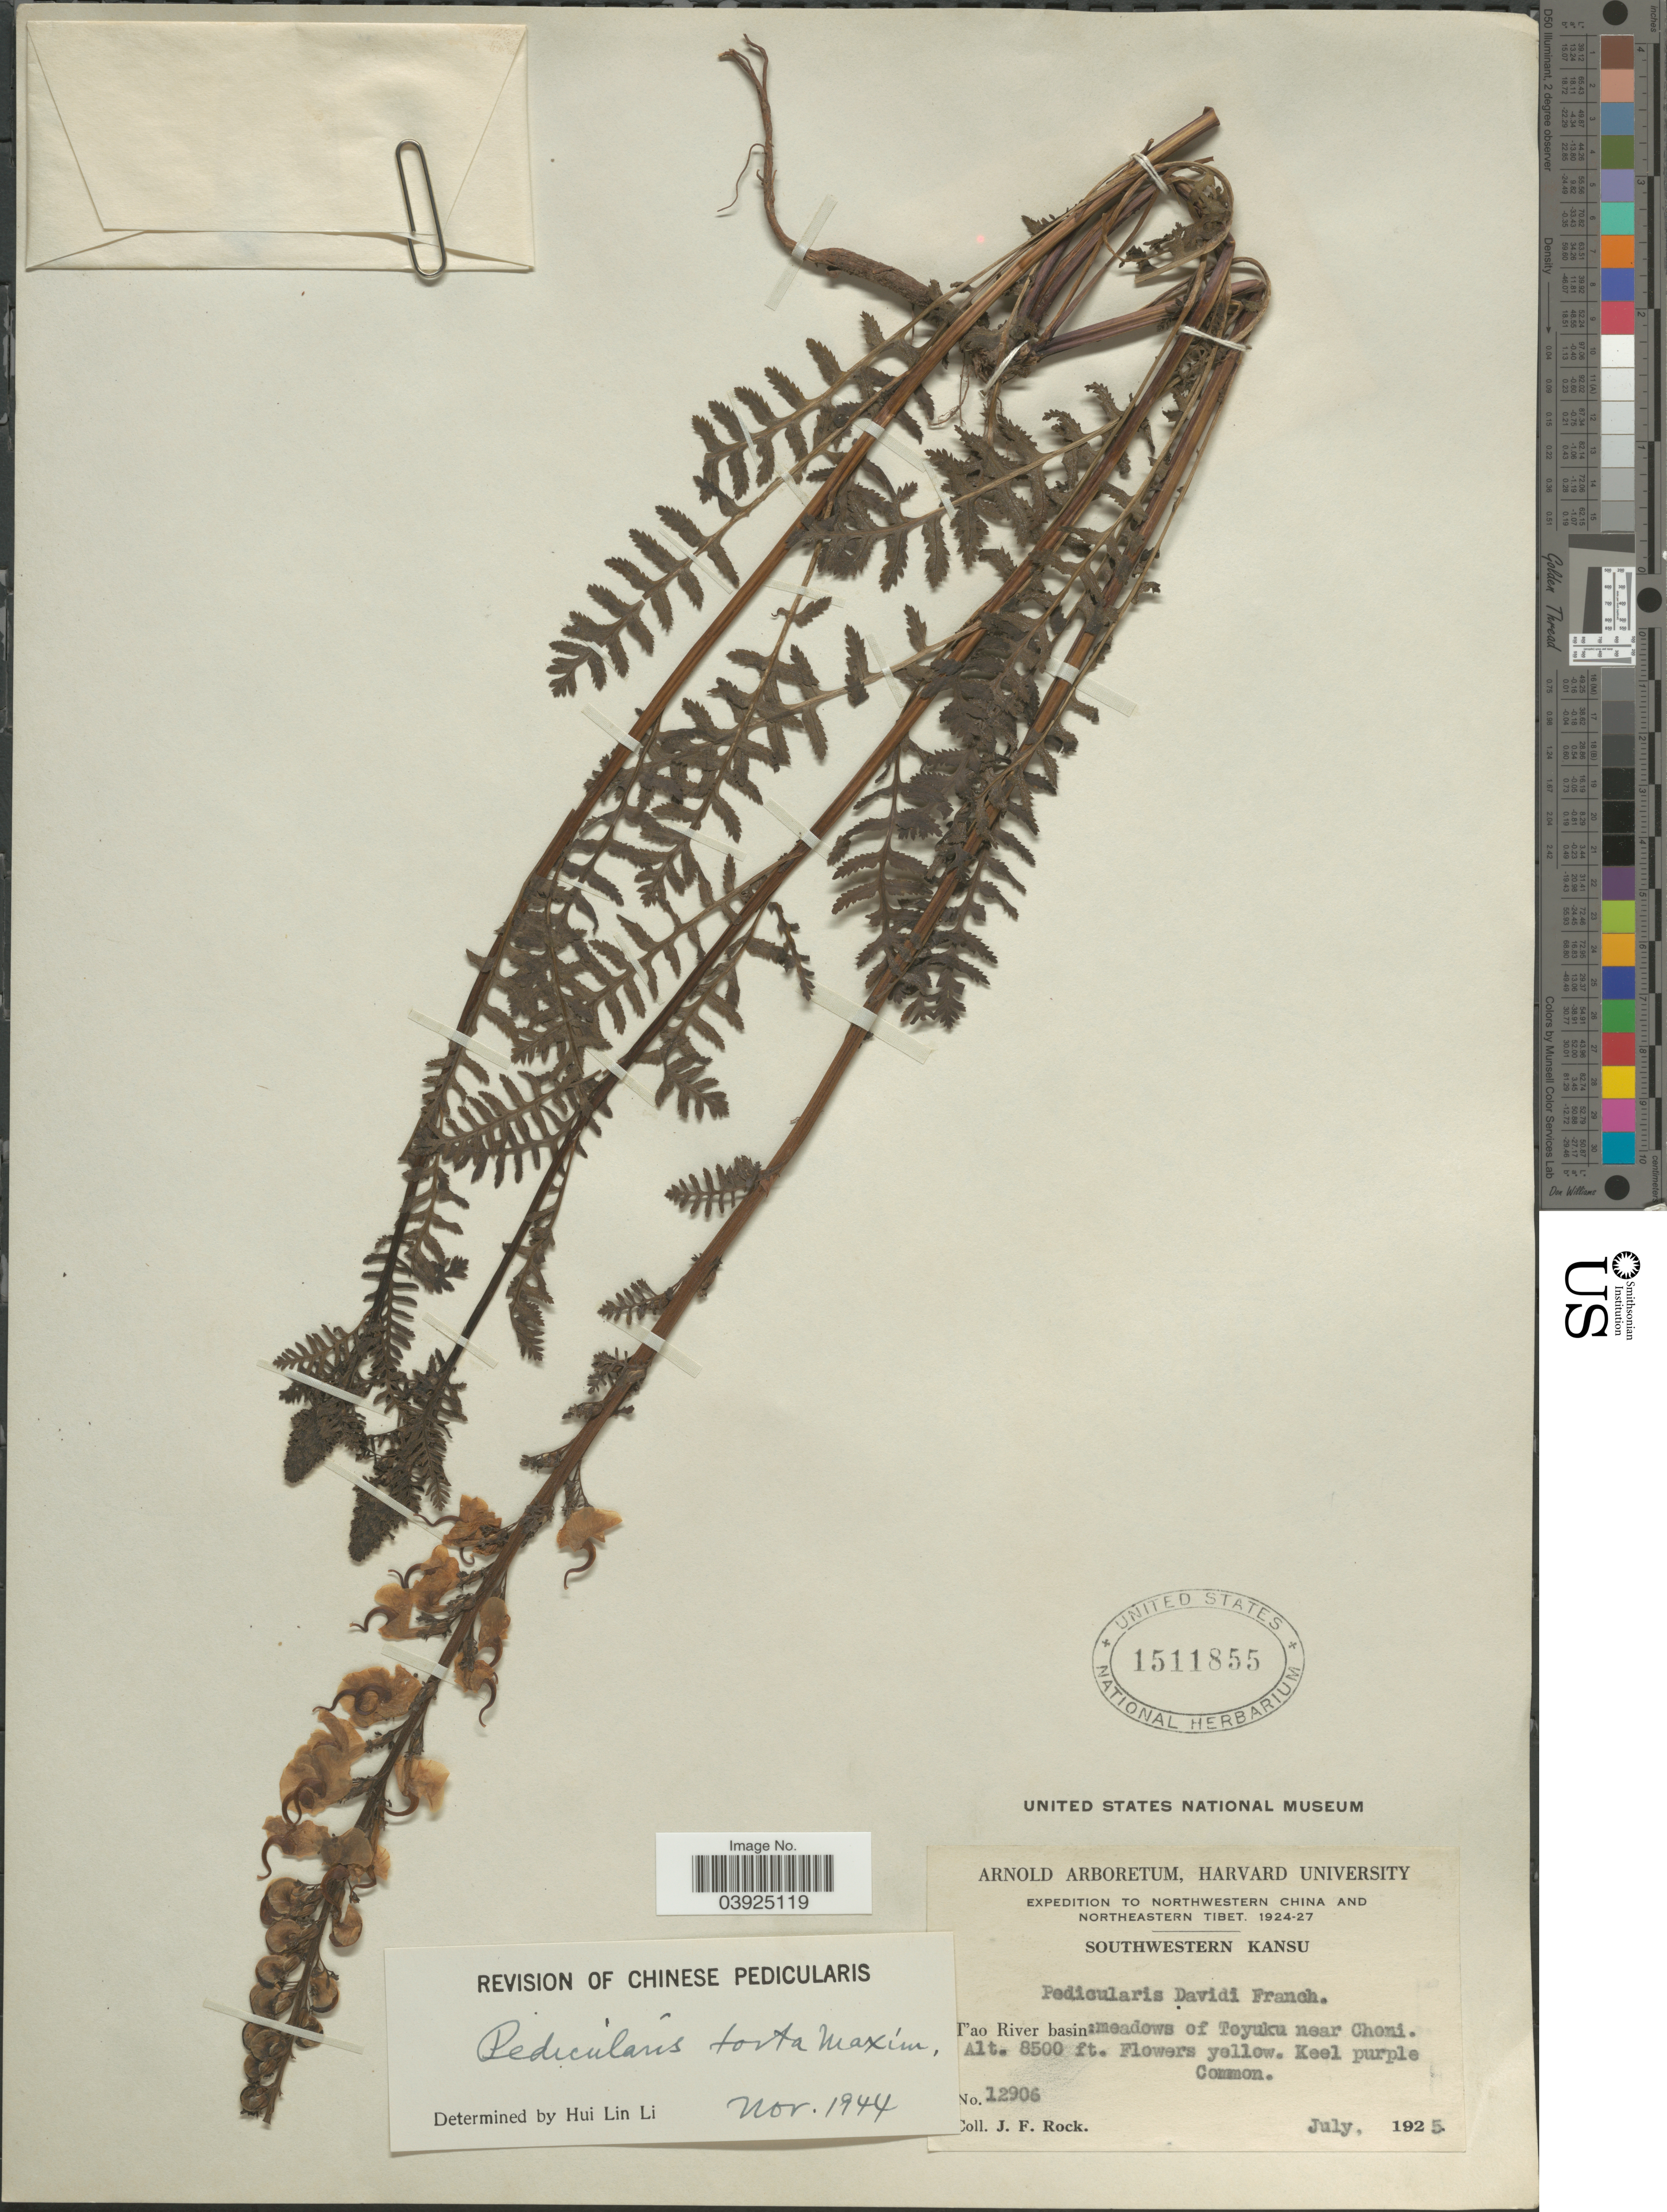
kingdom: Plantae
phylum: Tracheophyta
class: Magnoliopsida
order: Lamiales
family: Orobanchaceae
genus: Pedicularis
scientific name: Pedicularis torta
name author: Maxim.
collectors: J. Rock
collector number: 12906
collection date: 1925-07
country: China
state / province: Gansu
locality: Northwestern China and Northeastern Tibet. Southwestern Kansu. T'ao River basin: meadows of Toyuku near Choni.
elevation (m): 2591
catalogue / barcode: US 1511855